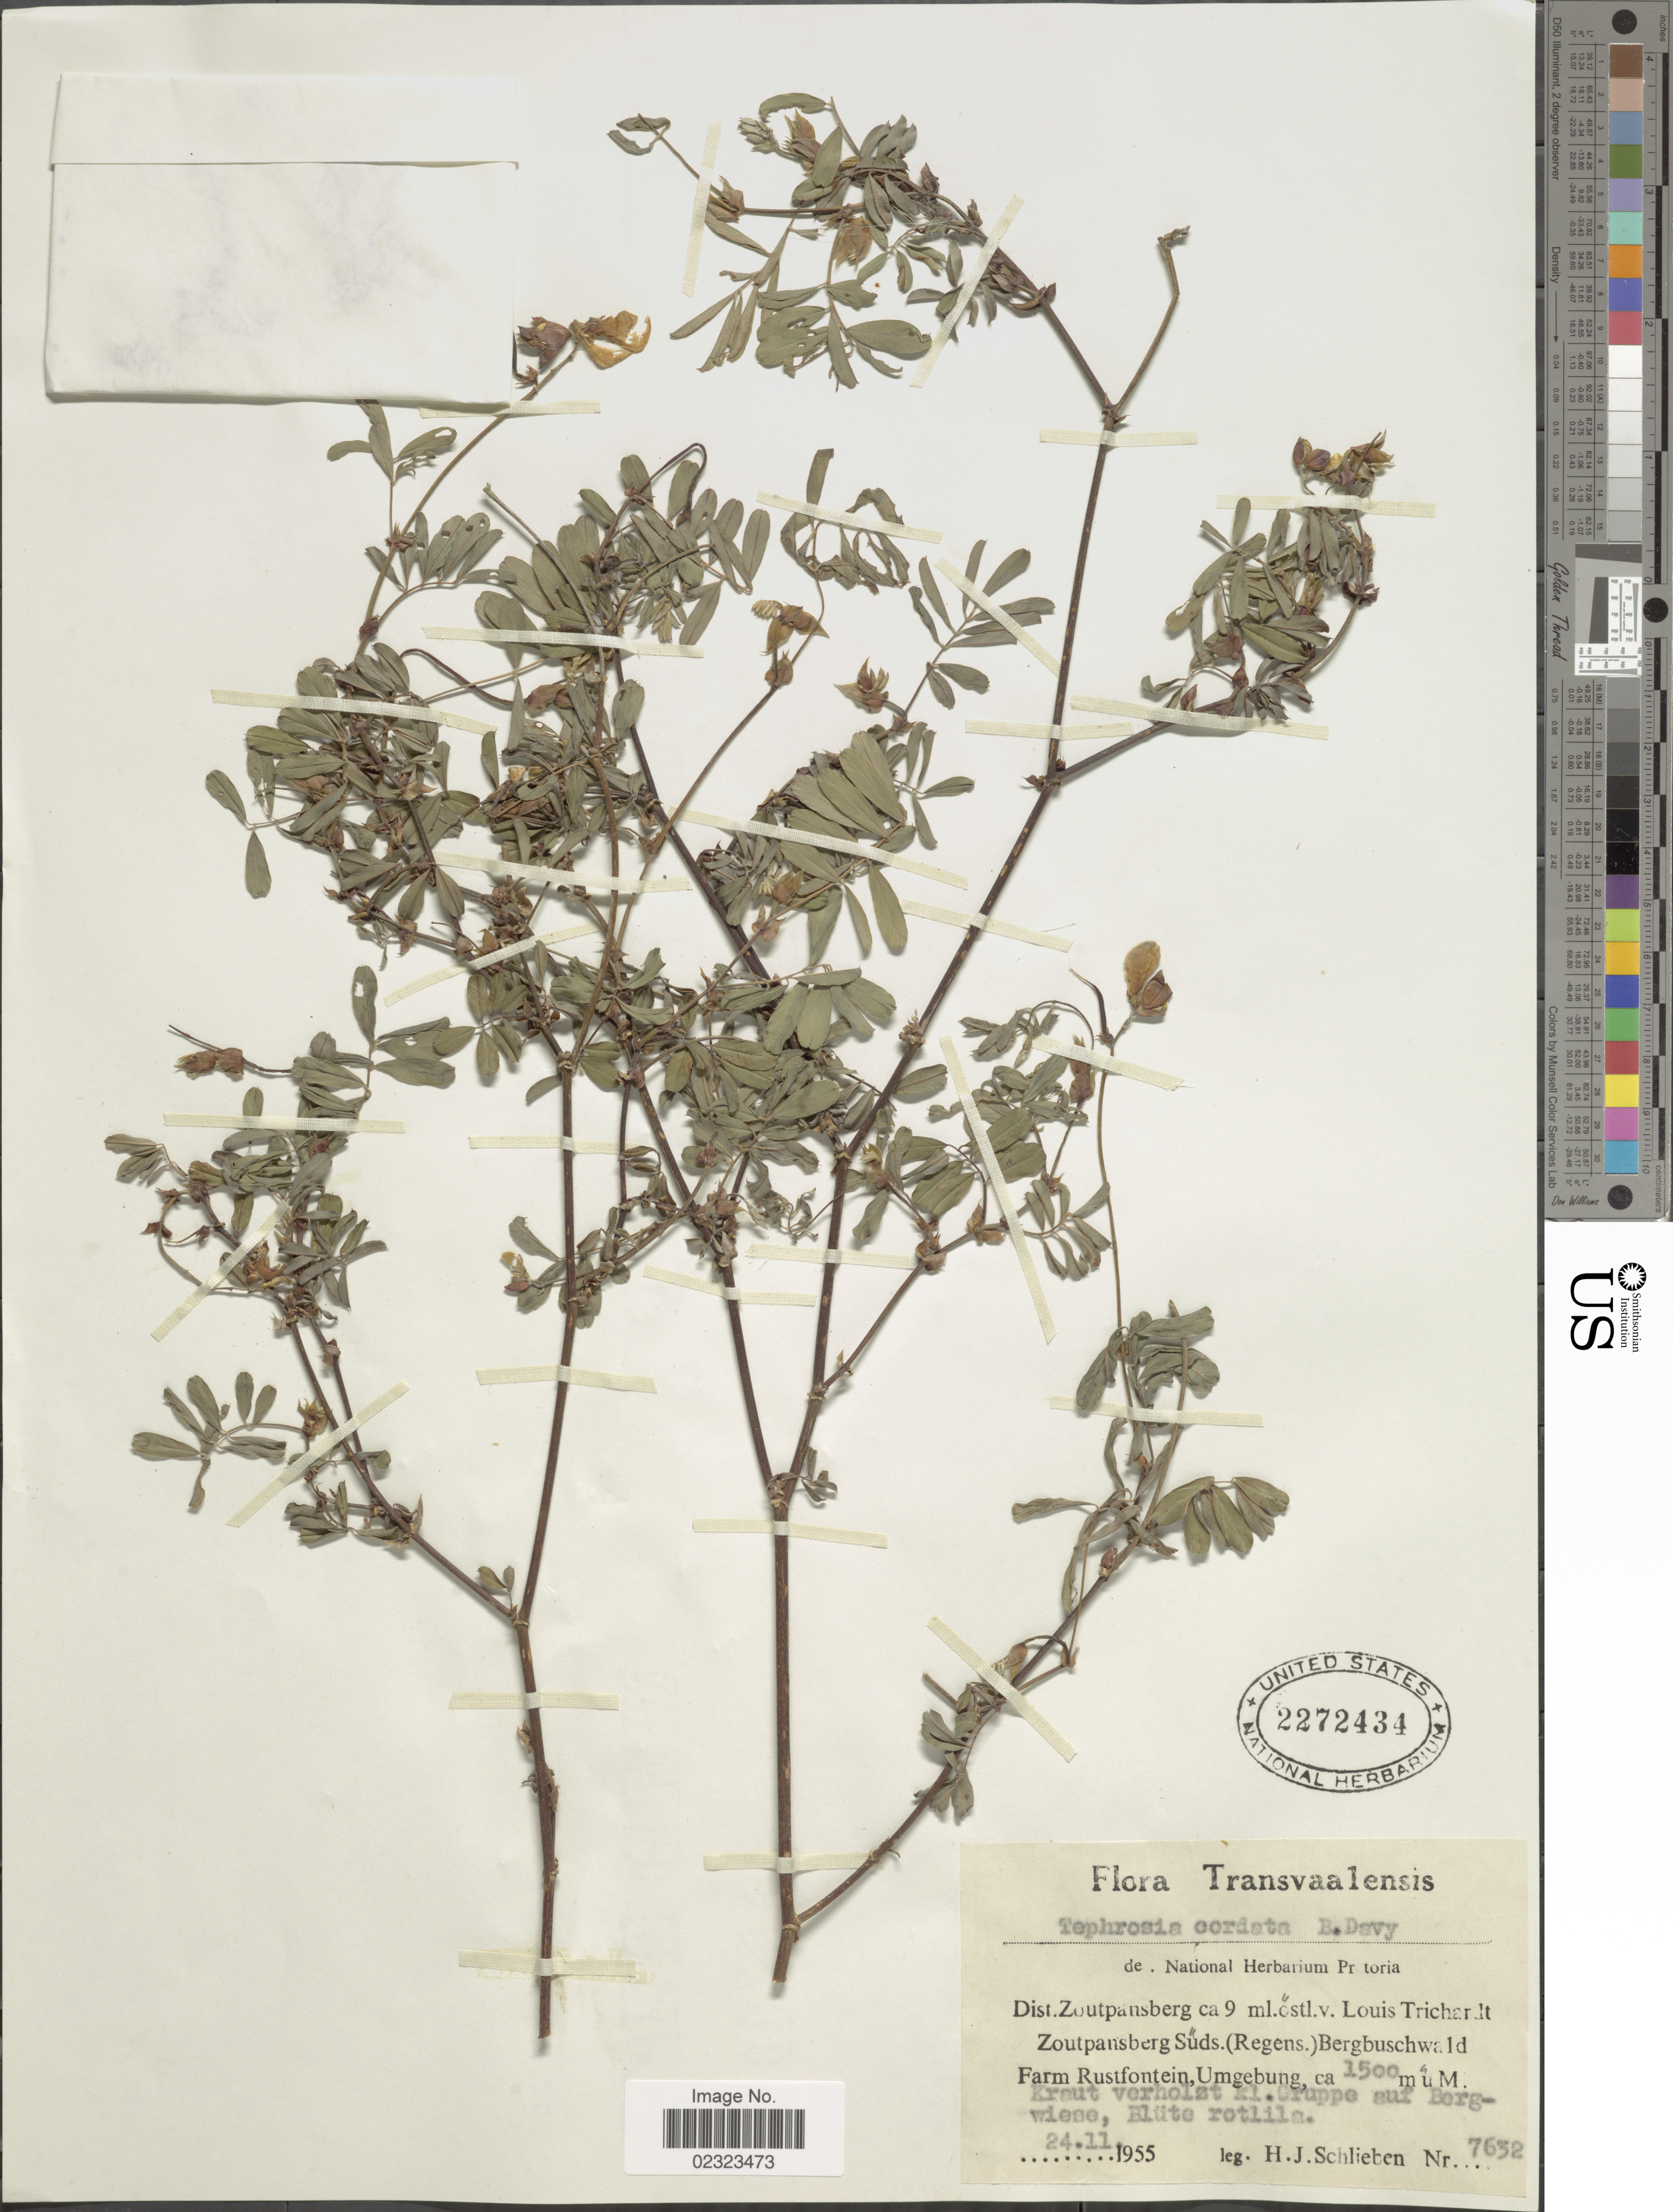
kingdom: Plantae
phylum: Tracheophyta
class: Magnoliopsida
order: Fabales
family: Fabaceae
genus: Tephrosia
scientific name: Tephrosia cordata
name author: Hutch. & Burtt Davy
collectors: H. J. Schlieben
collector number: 7632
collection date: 1955-02-24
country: South Africa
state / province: Limpopo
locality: Transvaalensis, Dist. Zoutpansberg ca 9 ml. ost. v. Louis Trichardt Zoutpansberg Suds (Regens) Bergbuschwald Farm Rustfontein, Umgebung, Kraut verholzt kl. Gruppe auf Bergwiese, Blüte rotllils.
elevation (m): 1500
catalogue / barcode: US 2272434